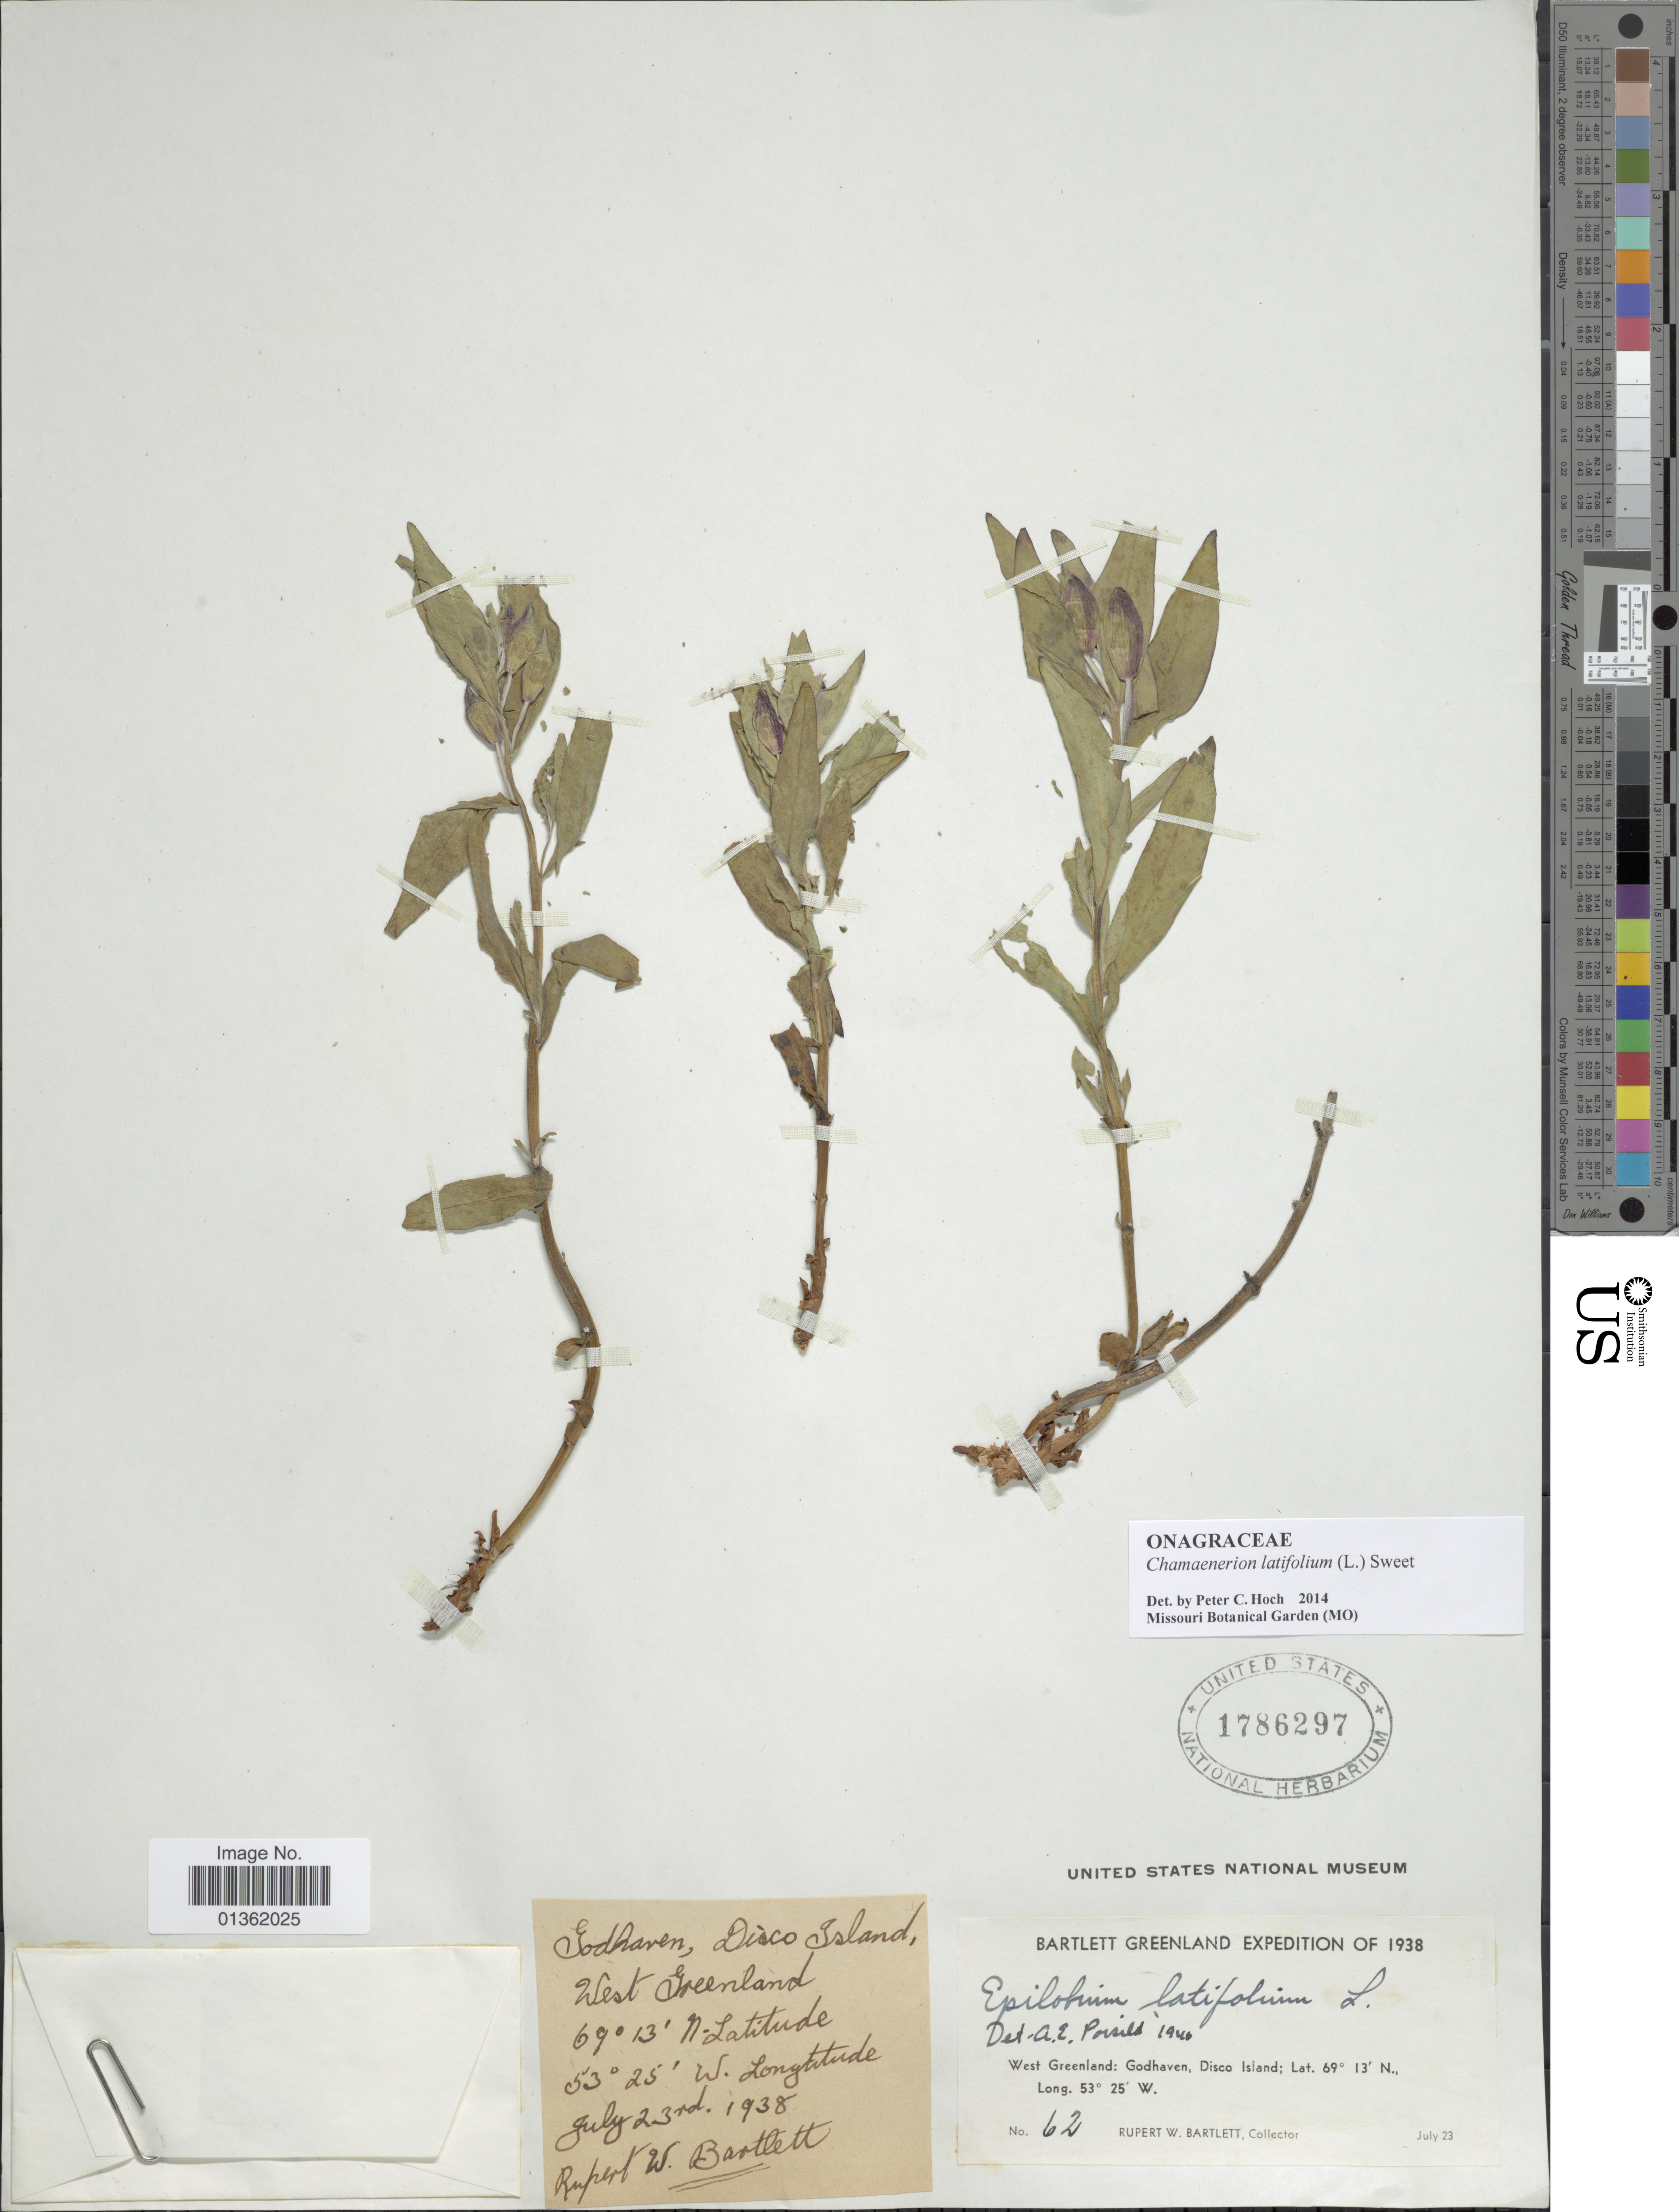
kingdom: Plantae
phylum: Tracheophyta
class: Magnoliopsida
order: Myrtales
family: Onagraceae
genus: Chamaenerion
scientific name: Chamaenerion latifolium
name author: (L.) Th. Fr. & Lange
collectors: R. W. Bartlett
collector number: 62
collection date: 1938-07-23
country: Greenland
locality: West Greenland: Godhavn, Disco Island.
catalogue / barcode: US 1786297